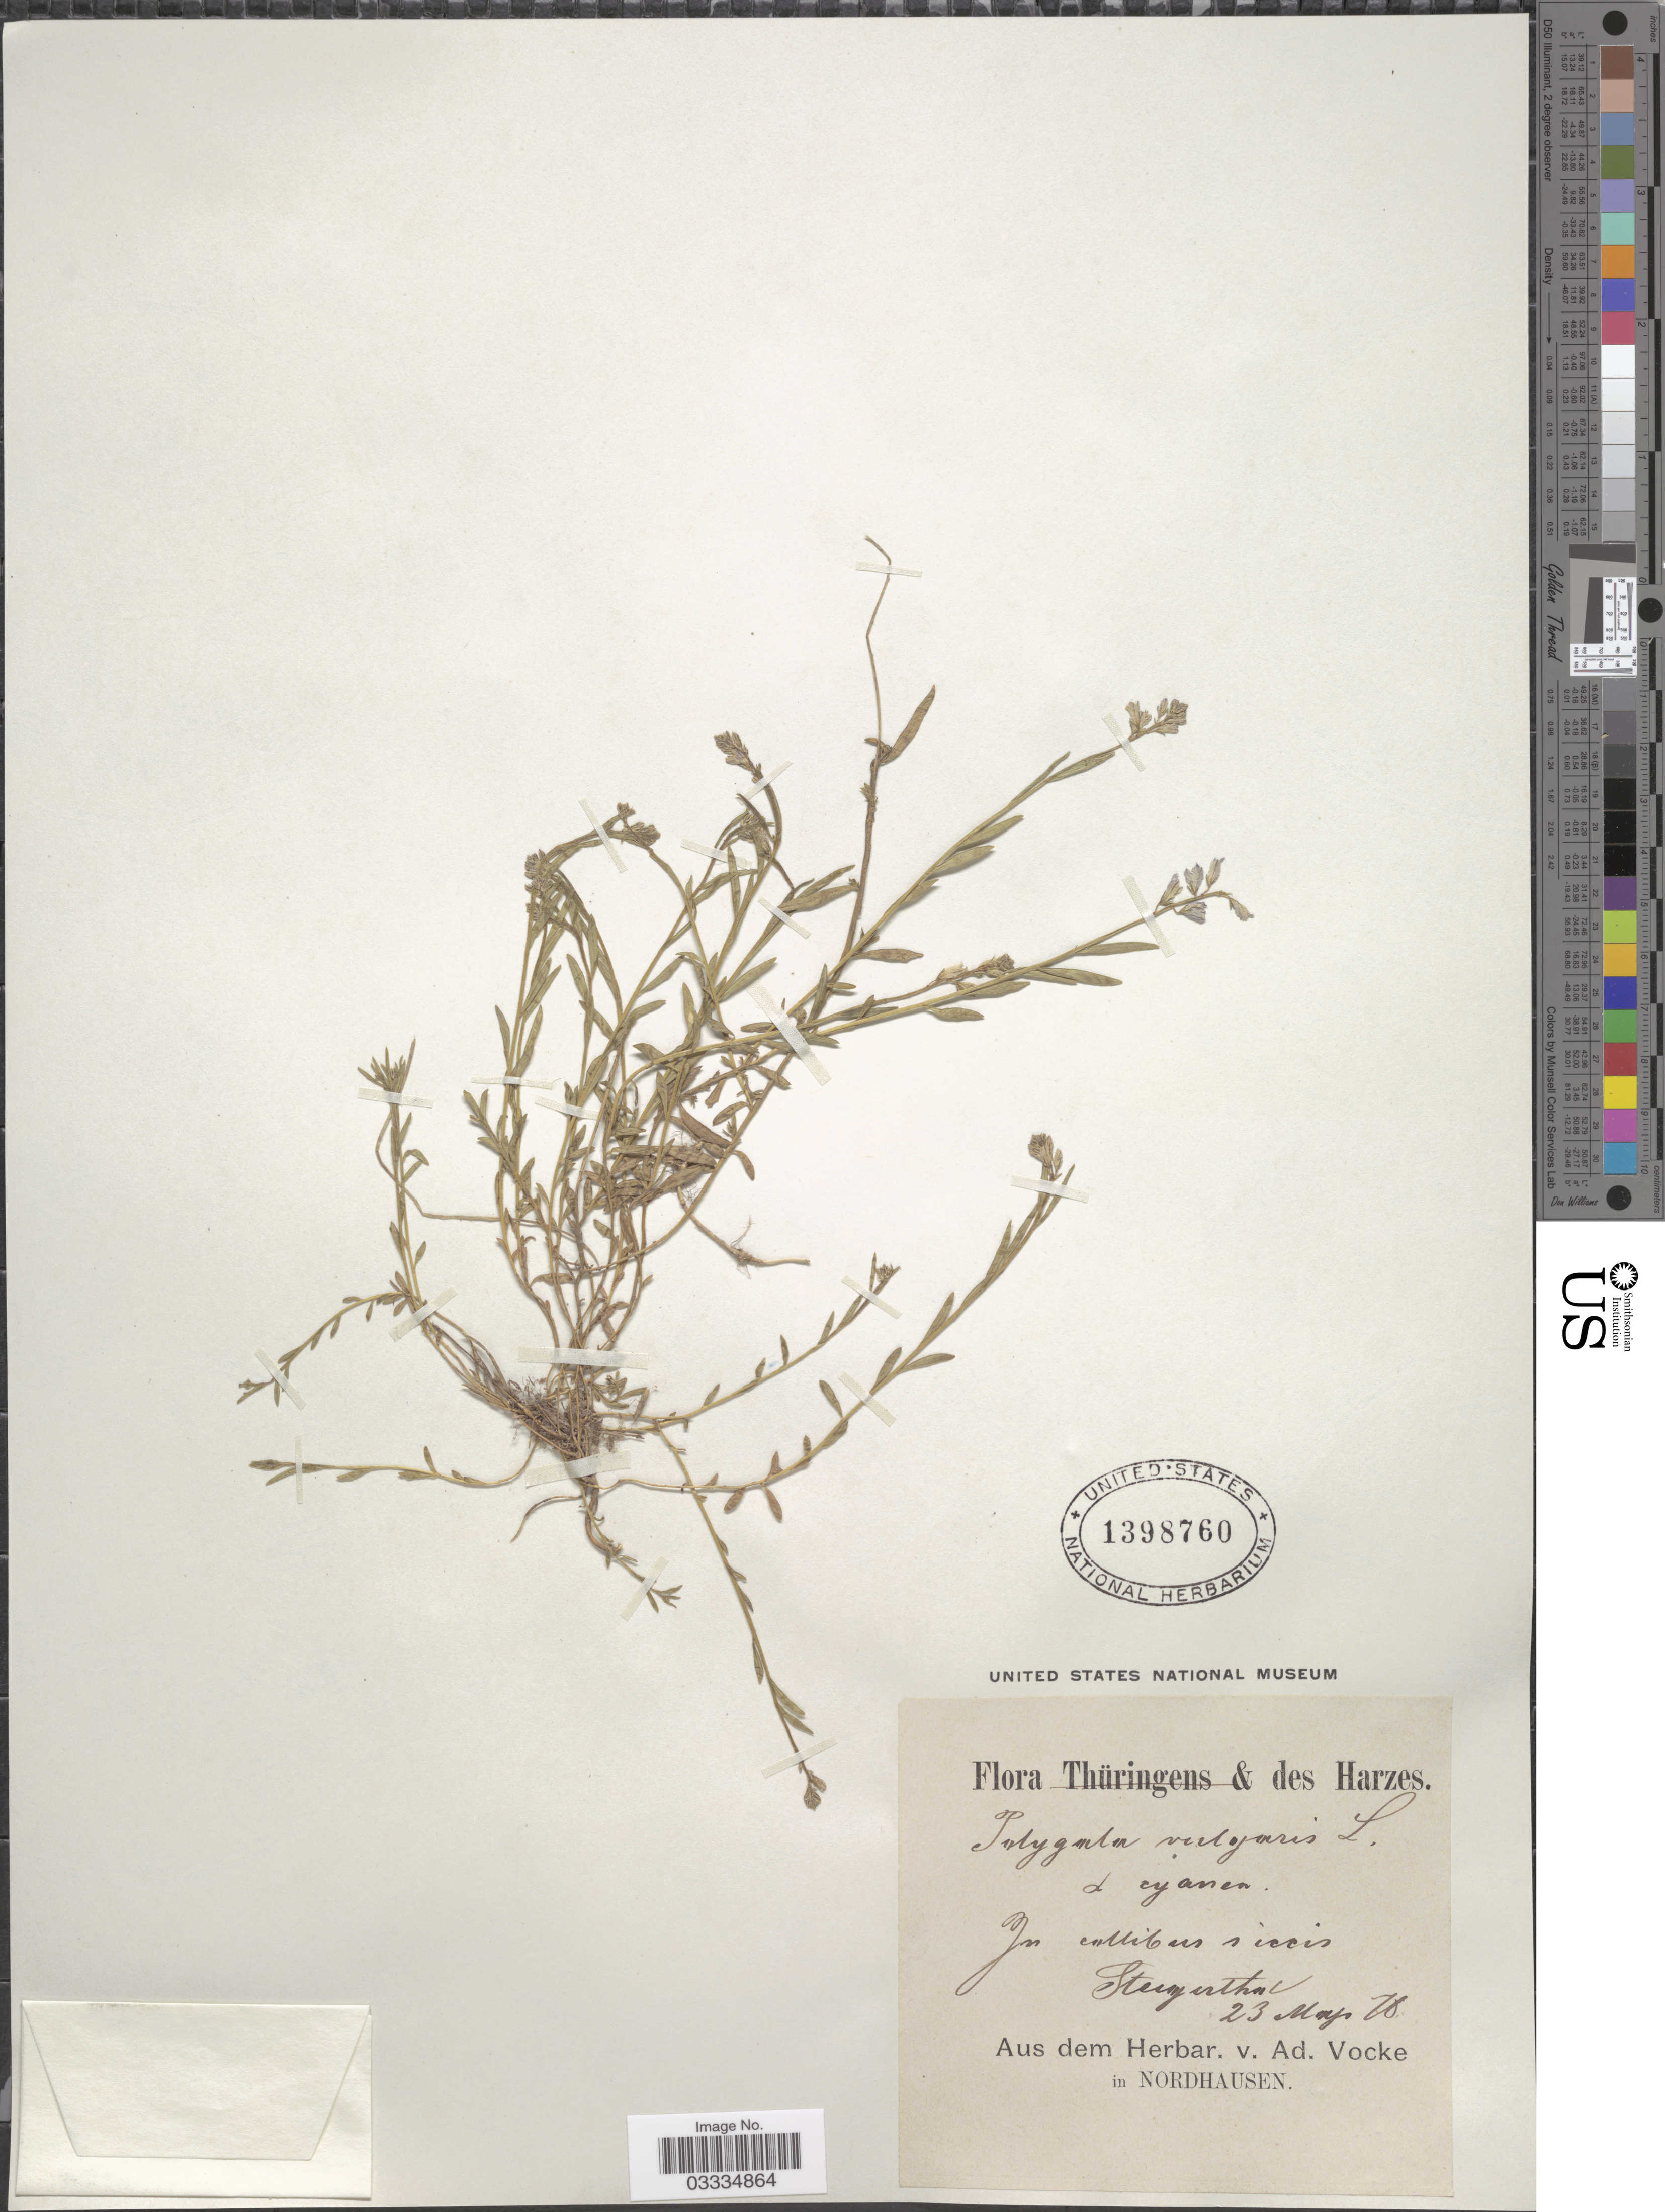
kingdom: Plantae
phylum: Tracheophyta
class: Magnoliopsida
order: Fabales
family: Polygalaceae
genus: Polygala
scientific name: Polygala vulgaris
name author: L.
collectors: ex herb. Ad. Vocke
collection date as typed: Transcribed d/m/y: 23/5/76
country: Germany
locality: Des Harzes. In collibus siccis Steigerthal.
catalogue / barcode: US 1398760